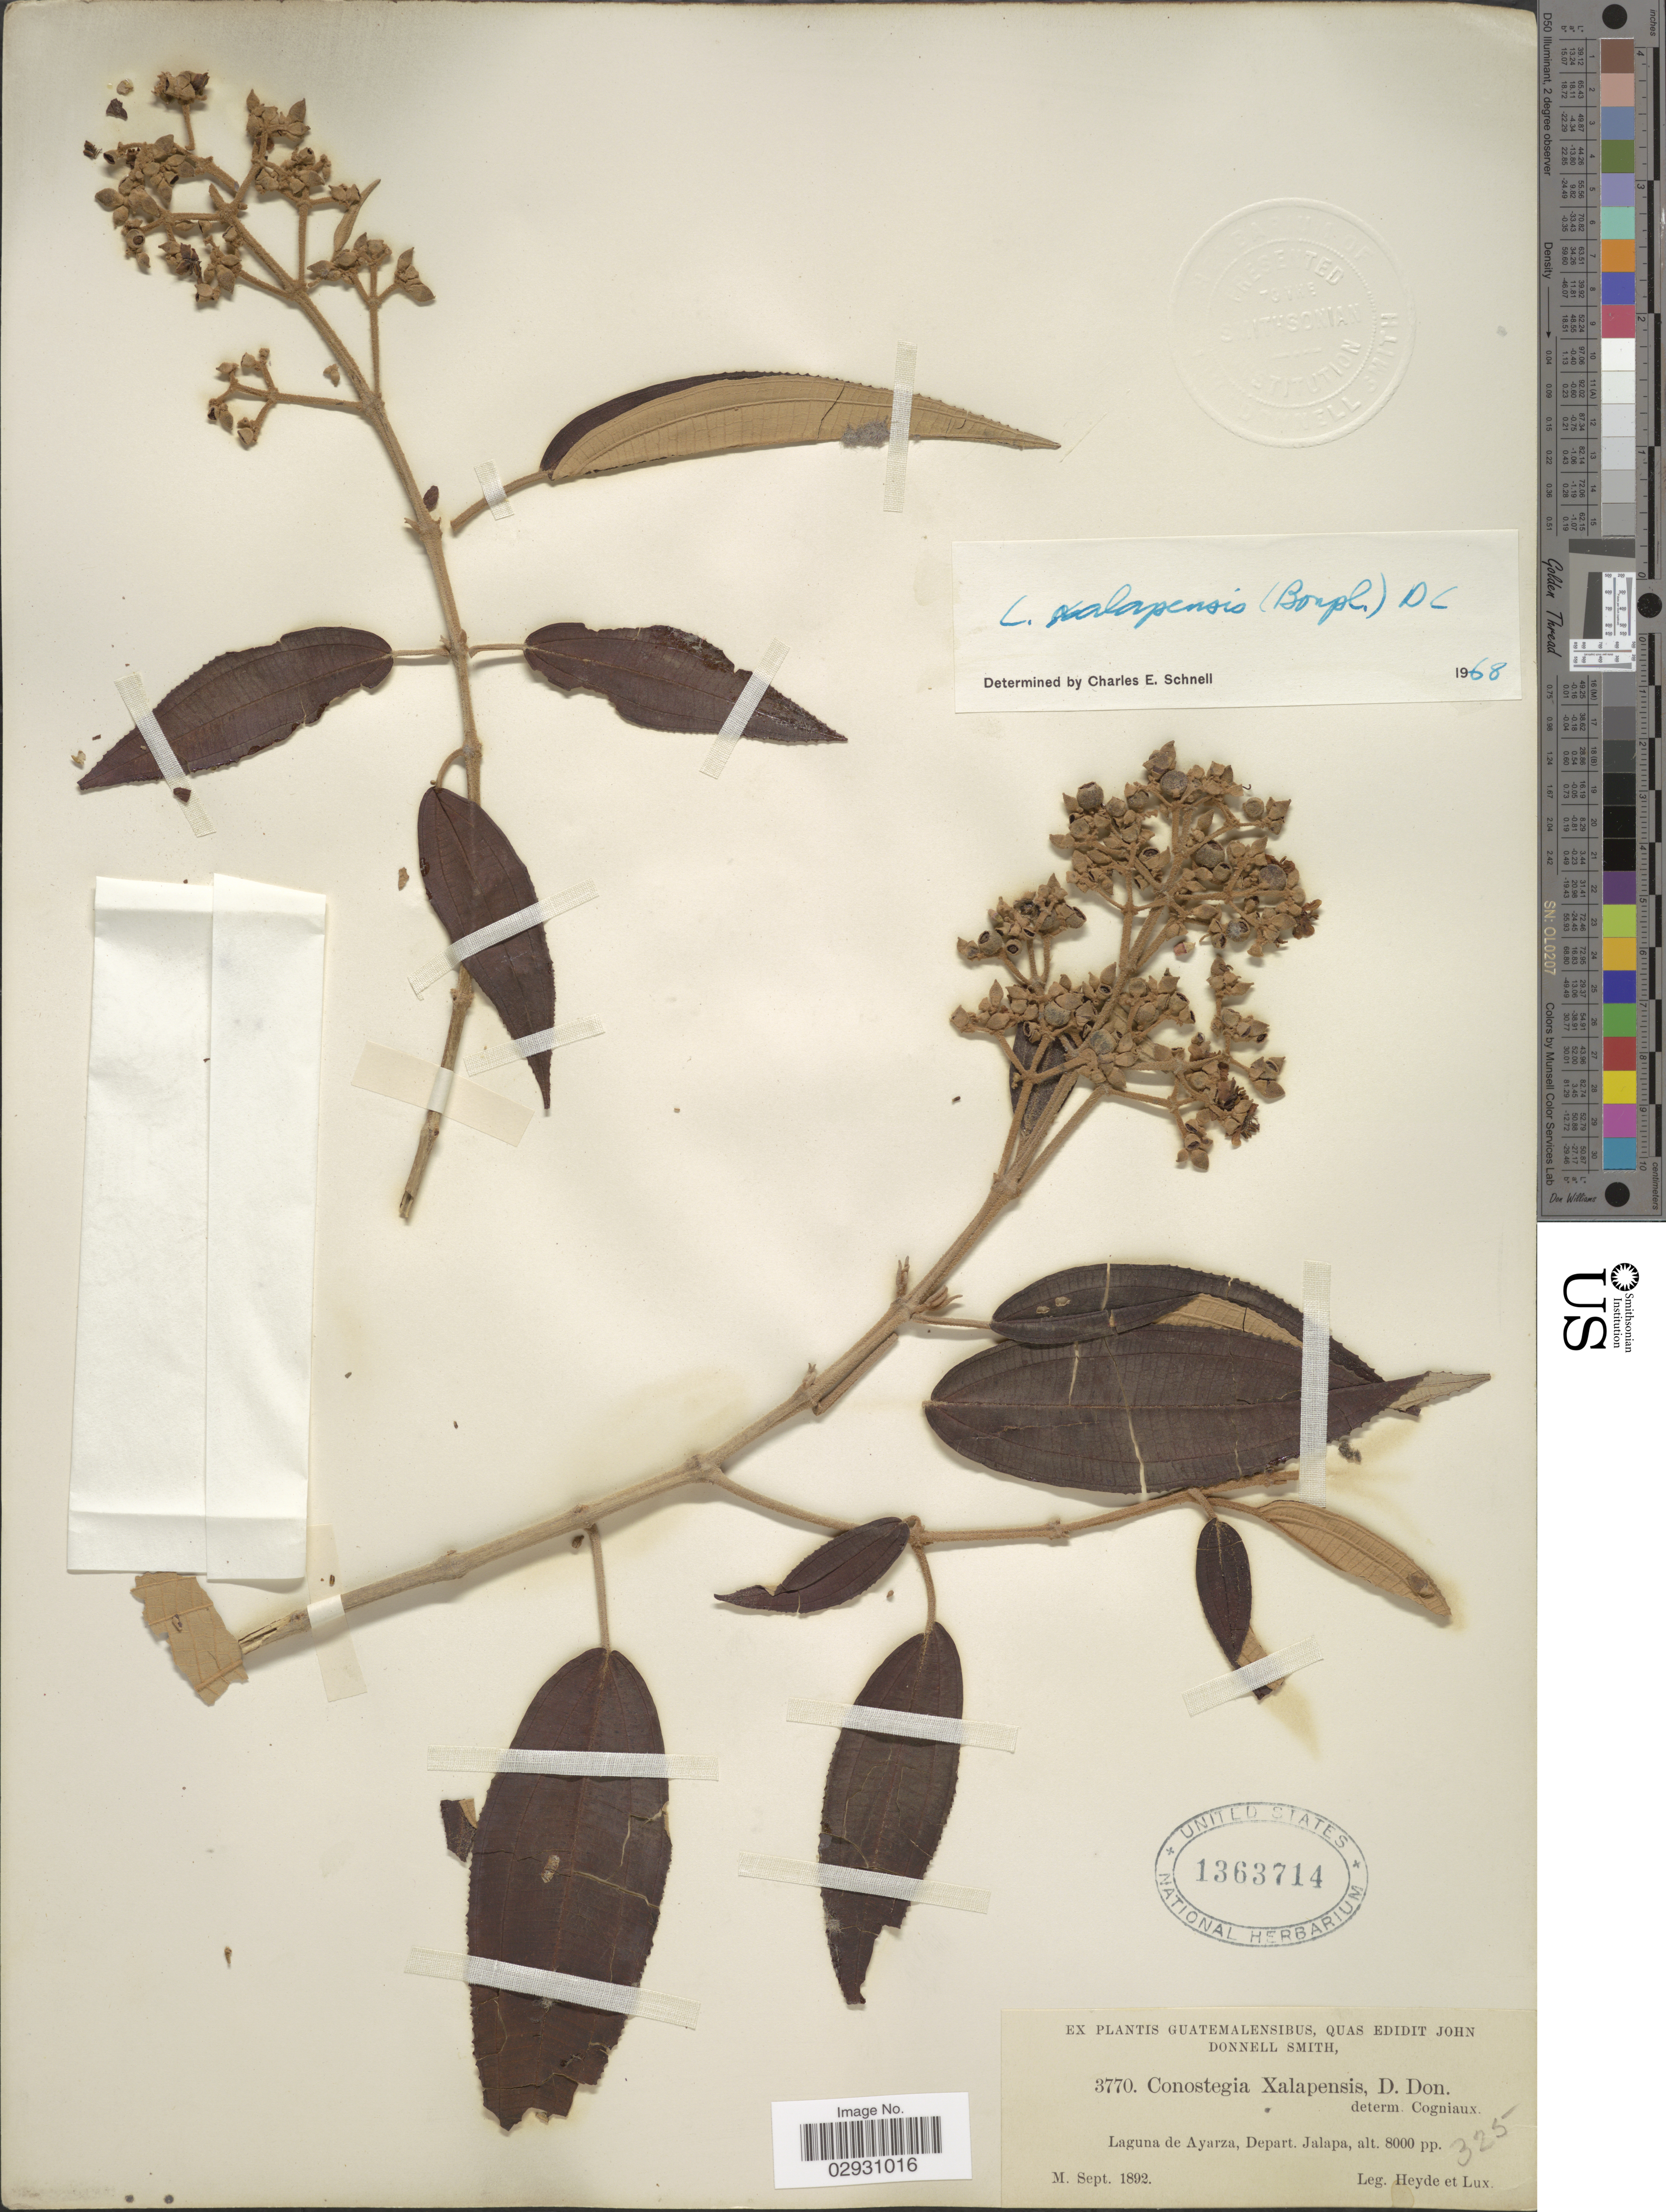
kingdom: Plantae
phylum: Tracheophyta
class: Magnoliopsida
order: Myrtales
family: Melastomataceae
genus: Conostegia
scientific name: Conostegia quadrangularis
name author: Schltdl. ex Steud.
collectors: Heyde & Lux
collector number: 3770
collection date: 1892-09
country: Guatemala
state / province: Jalapa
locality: Laguna de Ayarza, Depart. Jalapa.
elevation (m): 2438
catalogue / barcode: US 1363714